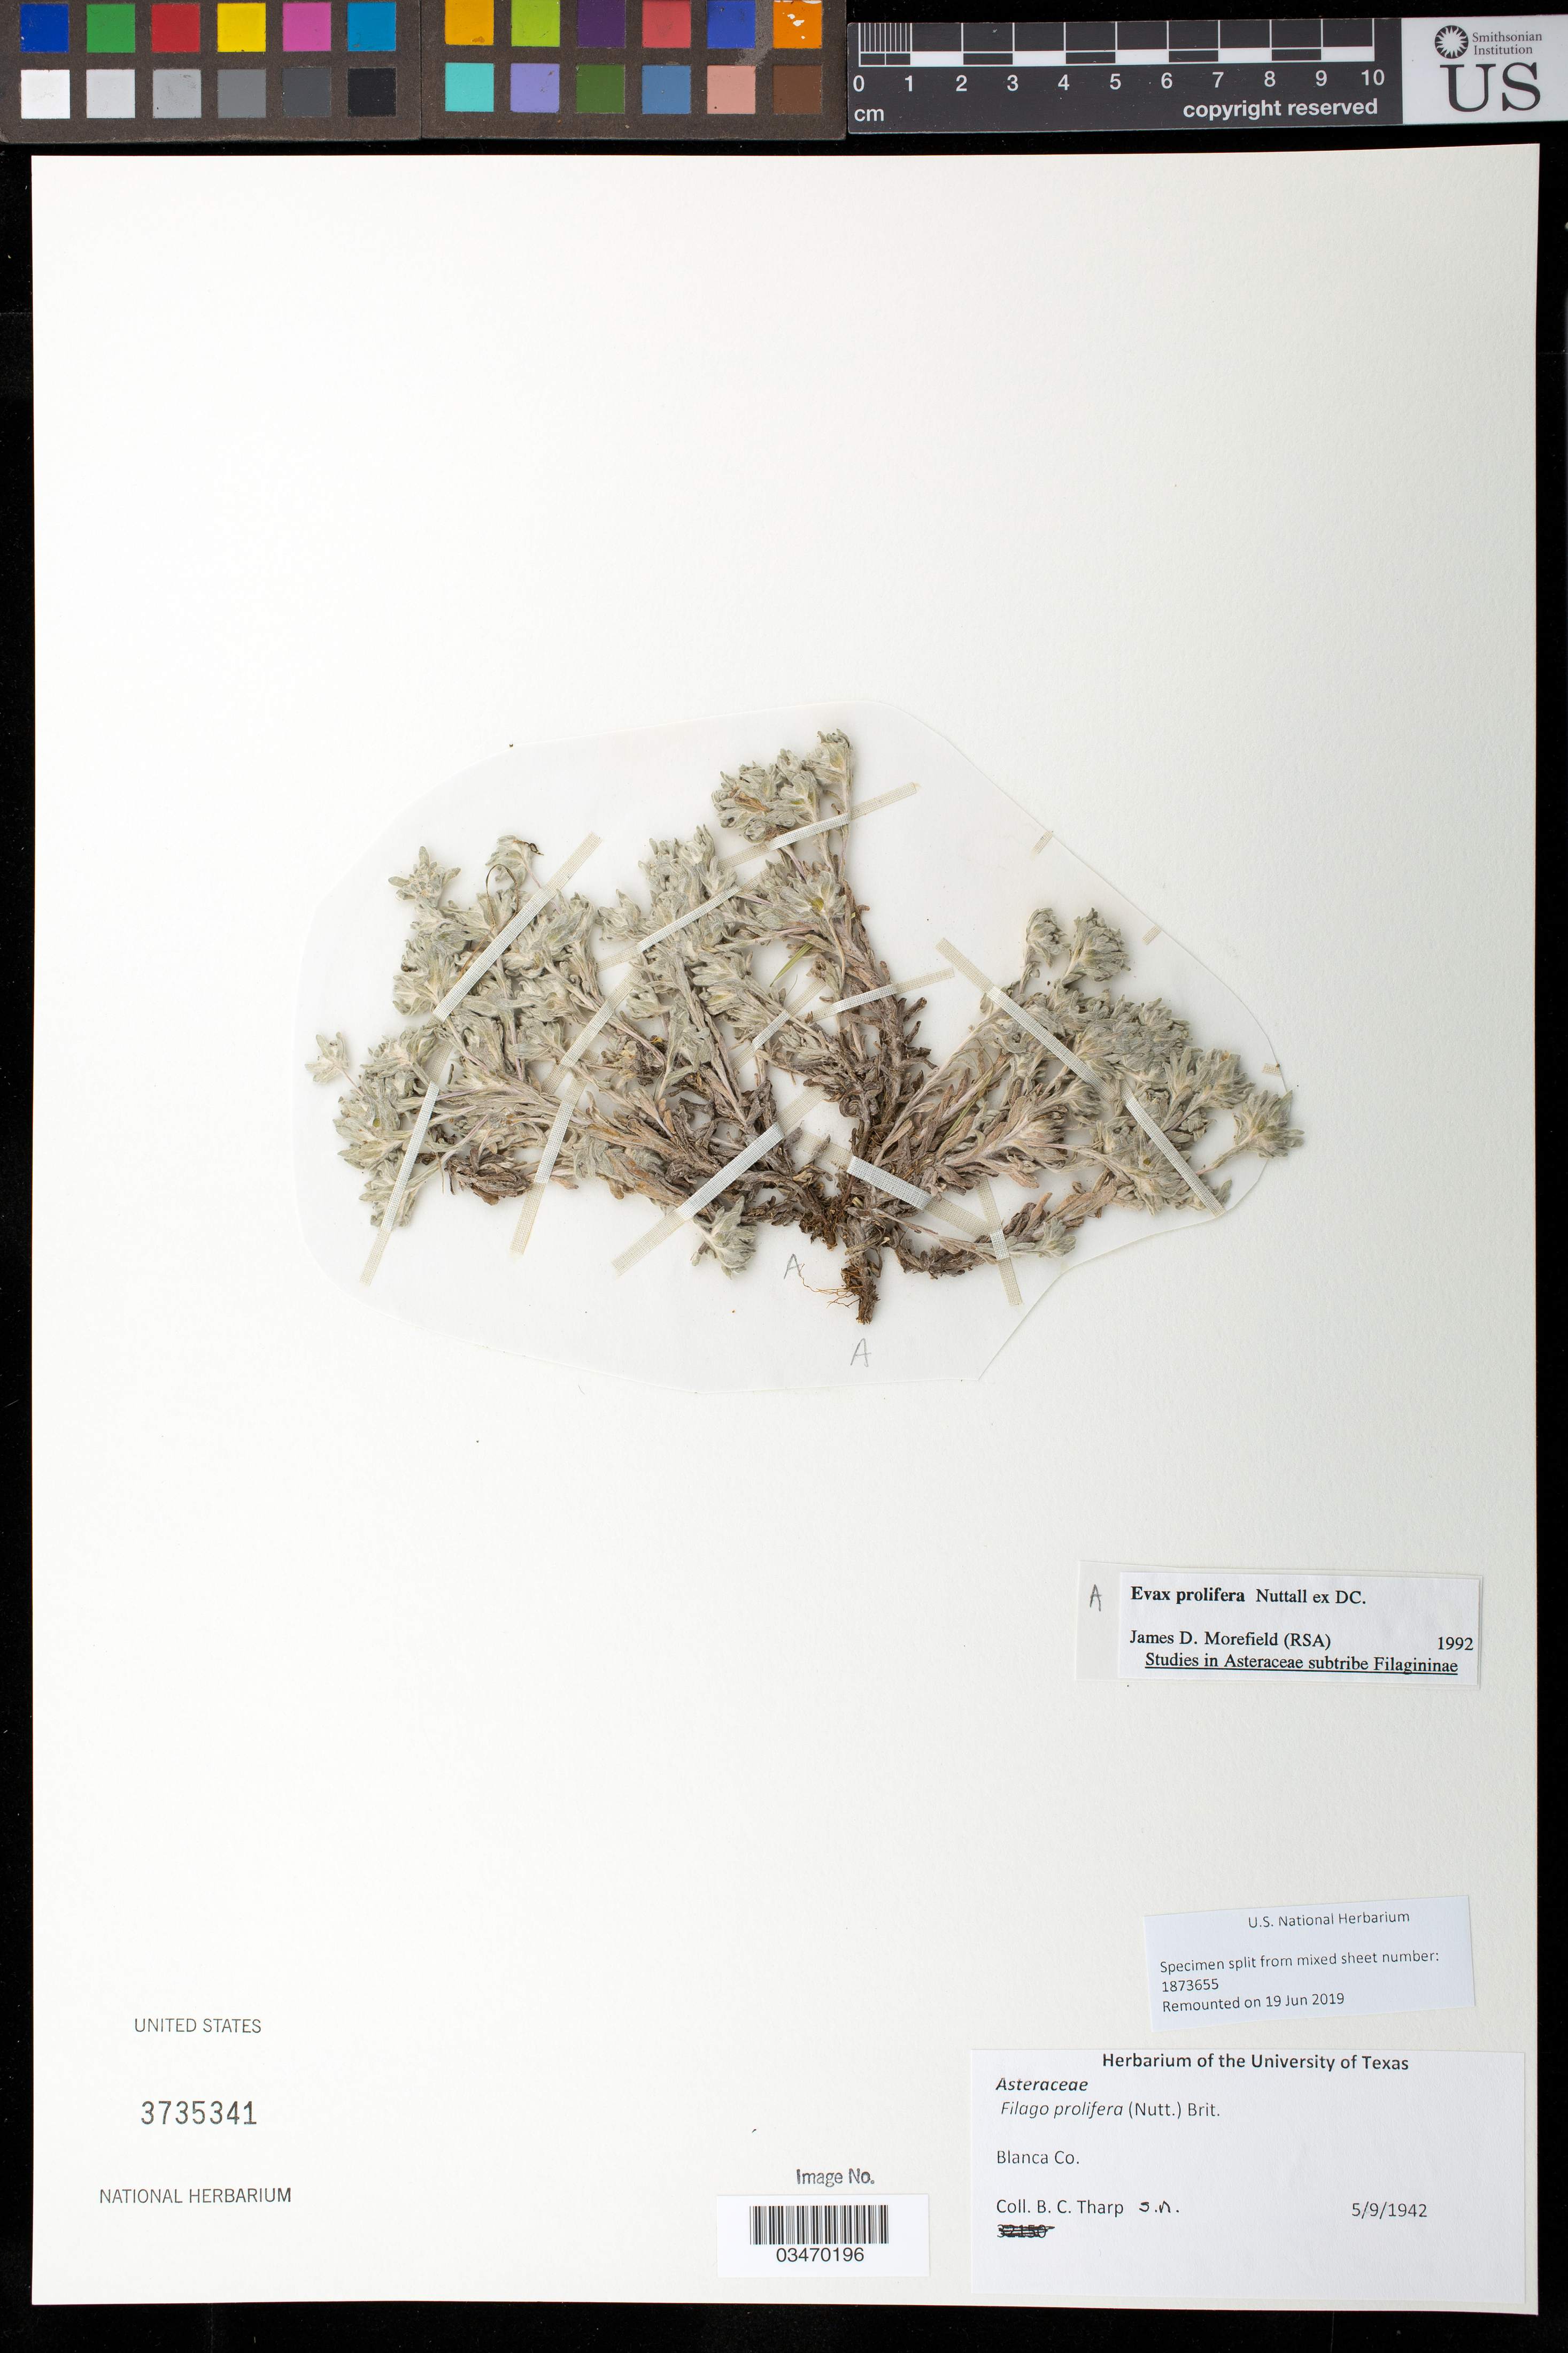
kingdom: Plantae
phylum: Tracheophyta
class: Magnoliopsida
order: Asterales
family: Asteraceae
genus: Evax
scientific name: Evax prolifera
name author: Nutt. ex DC.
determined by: Morefield, James D., (RSA), Rancho Santa Ana Botanic Garden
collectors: B. C. Tharp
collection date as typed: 9 May 1942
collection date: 1942-05-09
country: United States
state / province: Texas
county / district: Blanca County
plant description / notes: Mixed sheet split from this sheet 1873655. Remounted on 19 Jun 2019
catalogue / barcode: US 3735341